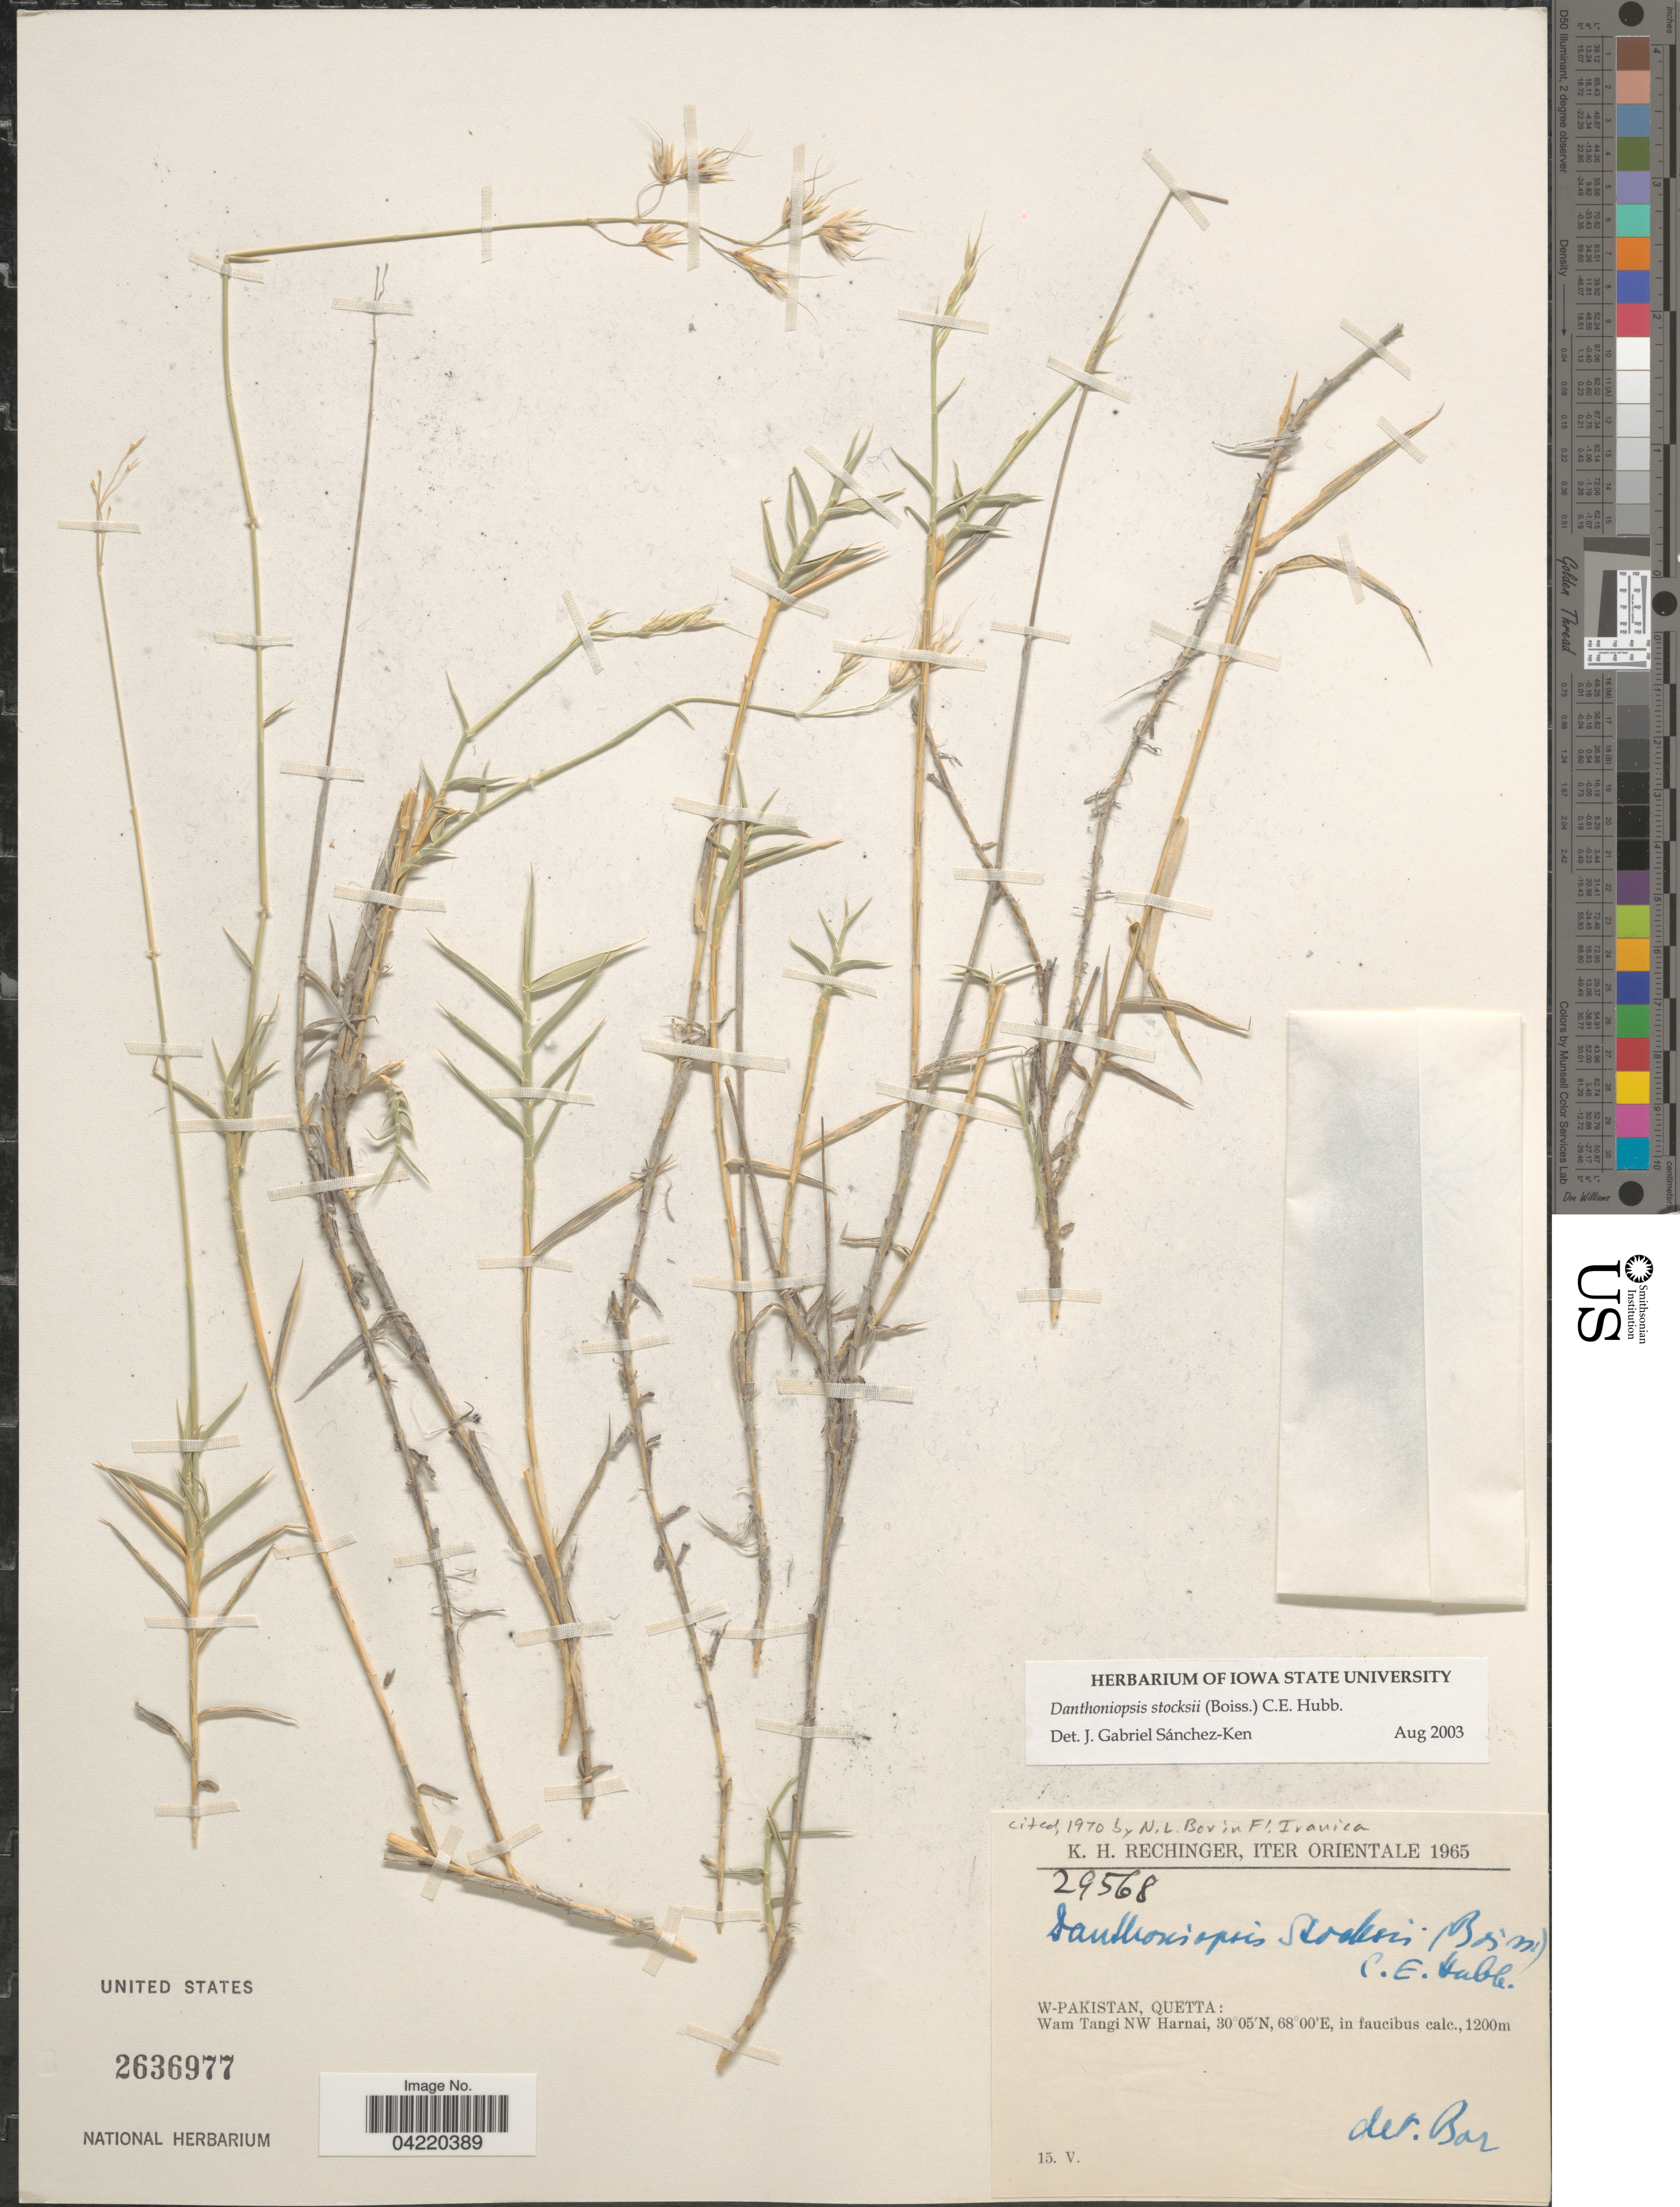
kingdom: Plantae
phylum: Tracheophyta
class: Liliopsida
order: Poales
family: Poaceae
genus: Danthoniopsis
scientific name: Danthoniopsis stocksii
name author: (Boiss.) C. E. Hubb.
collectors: K. H. Rechinger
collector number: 29568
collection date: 1965-05-15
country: Pakistan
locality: Iter Orientale 1965. W-Pakistan, Quetta: Wam Tangi NW Harnai, in faucibus calc.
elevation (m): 1200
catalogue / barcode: US 2636977